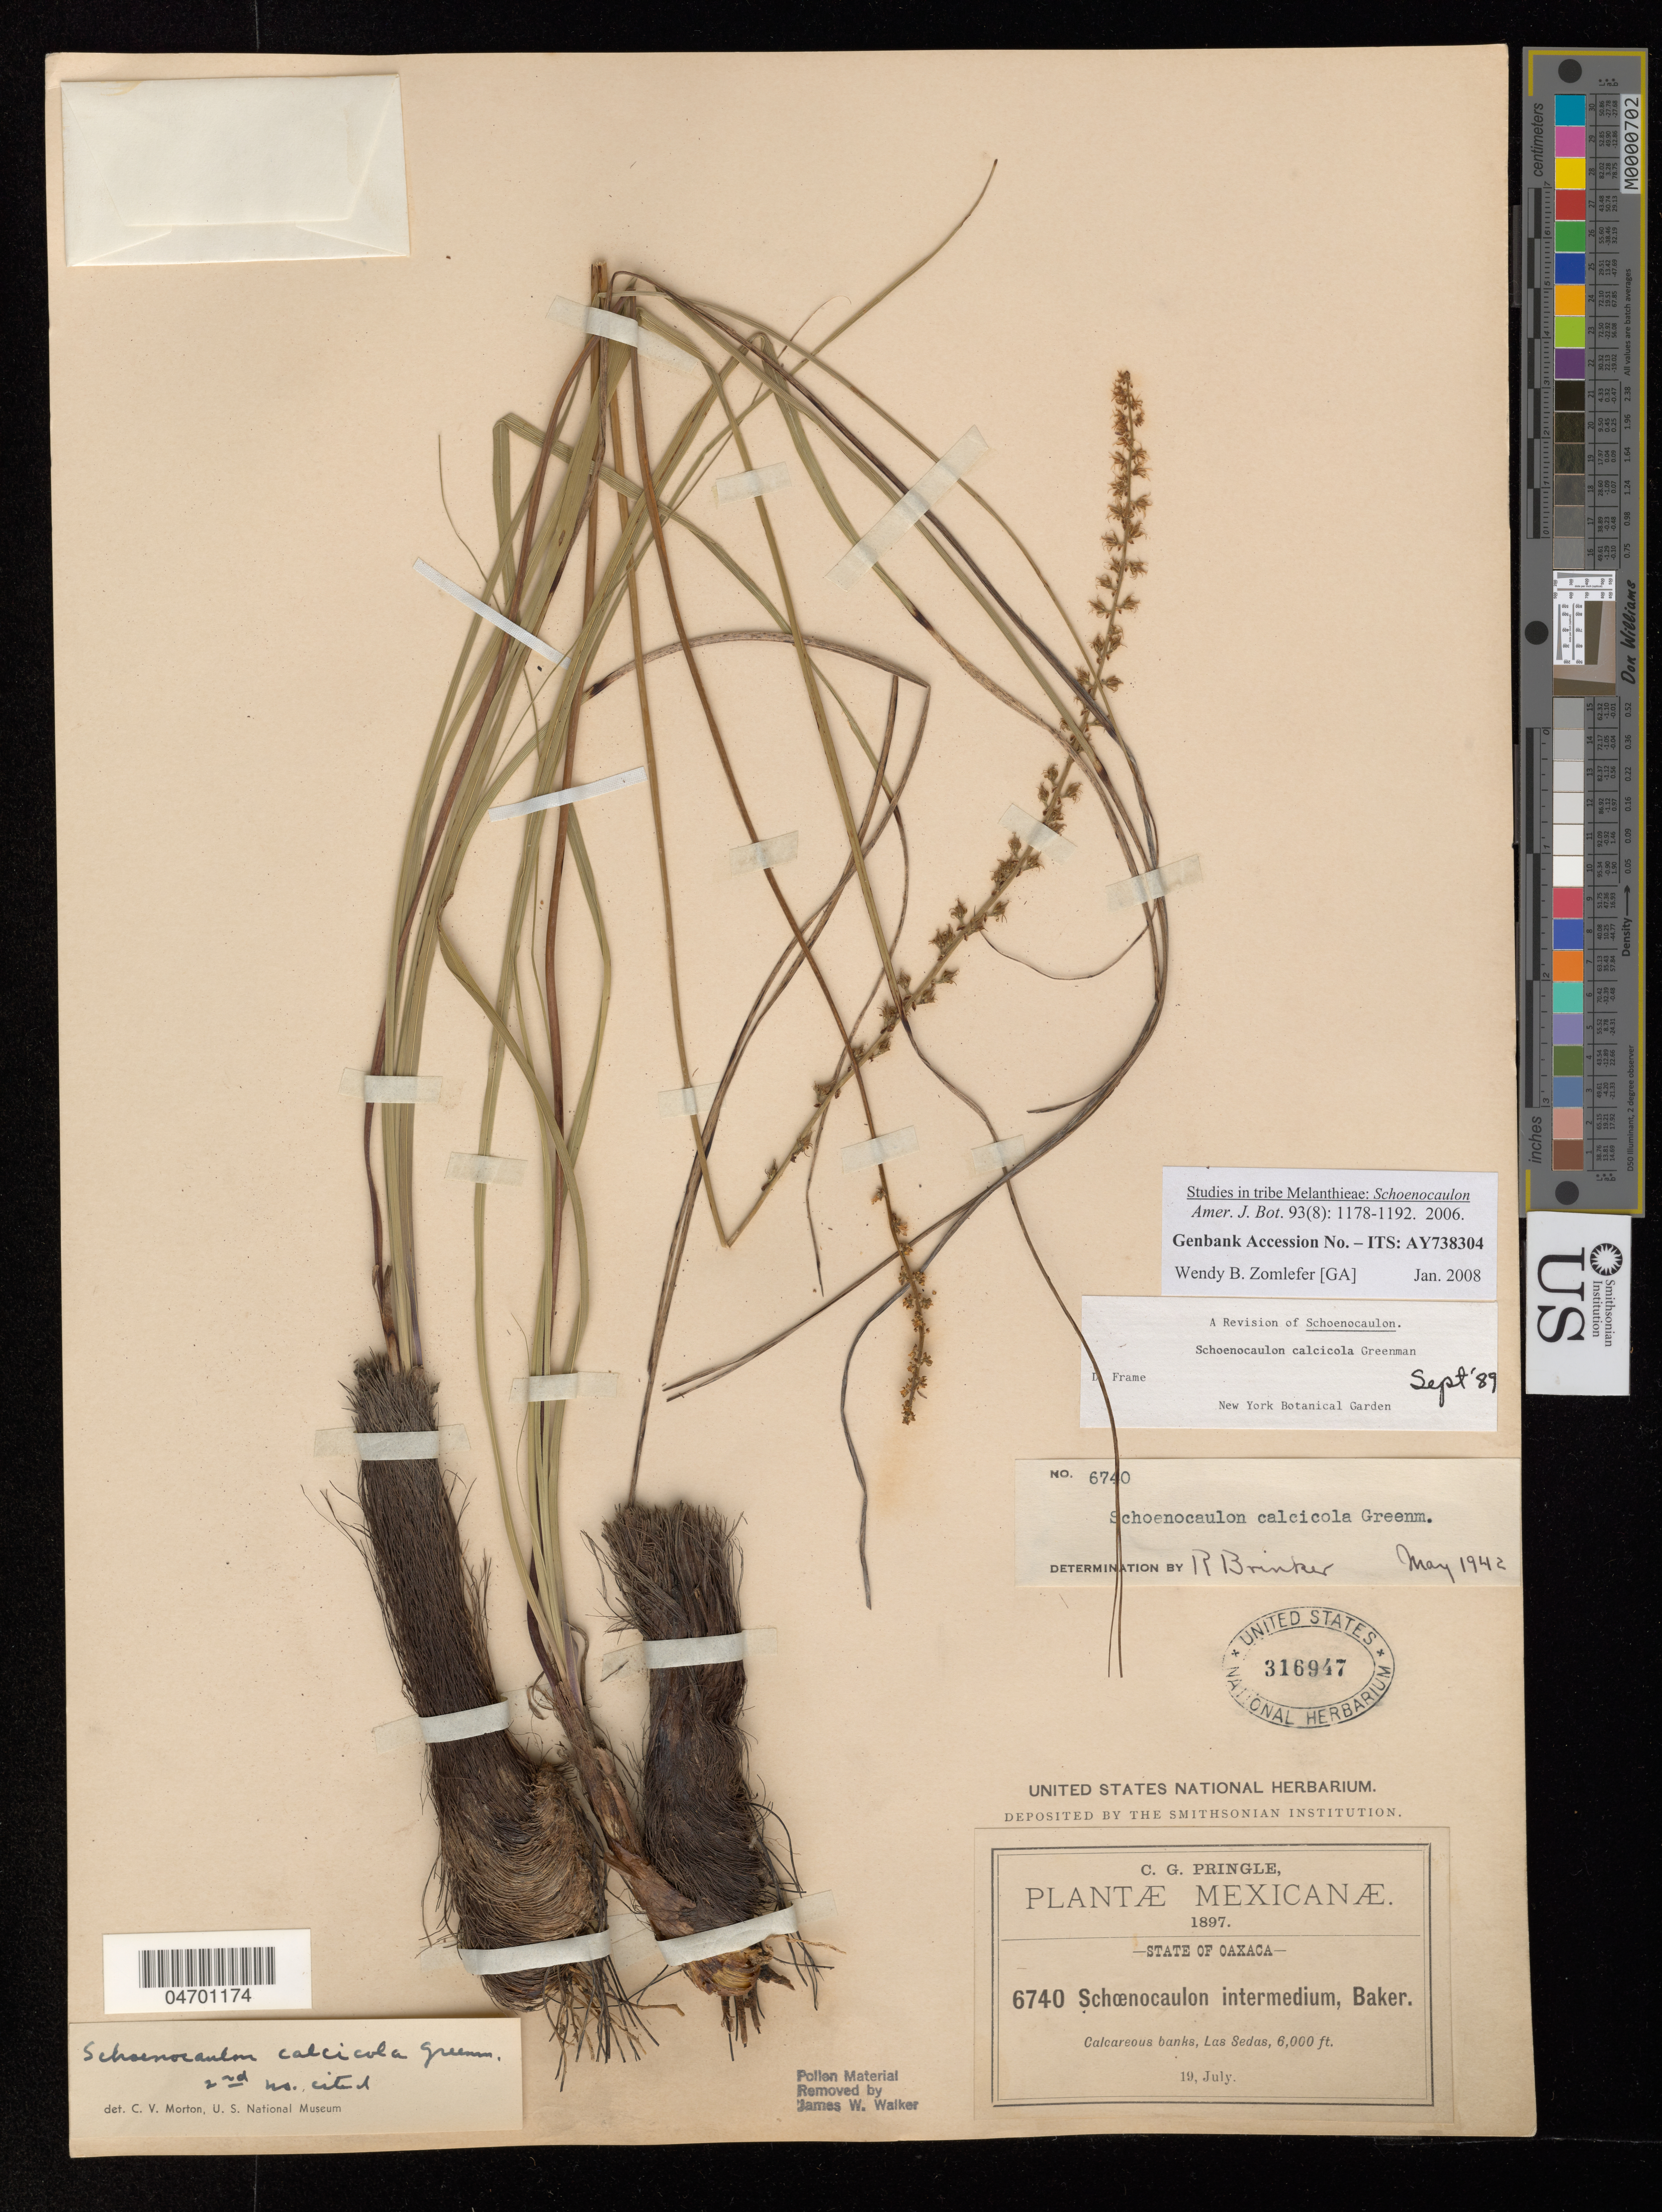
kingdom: Plantae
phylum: Tracheophyta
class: Liliopsida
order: Liliales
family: Melanthiaceae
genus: Schoenocaulon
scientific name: Schoenocaulon calcicola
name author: Greenm.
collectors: C. G. Pringle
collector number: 6740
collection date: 1897-07-19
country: Mexico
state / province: Oaxaca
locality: Calcareous banks, Las Sedas.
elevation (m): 1829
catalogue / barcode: US 316947